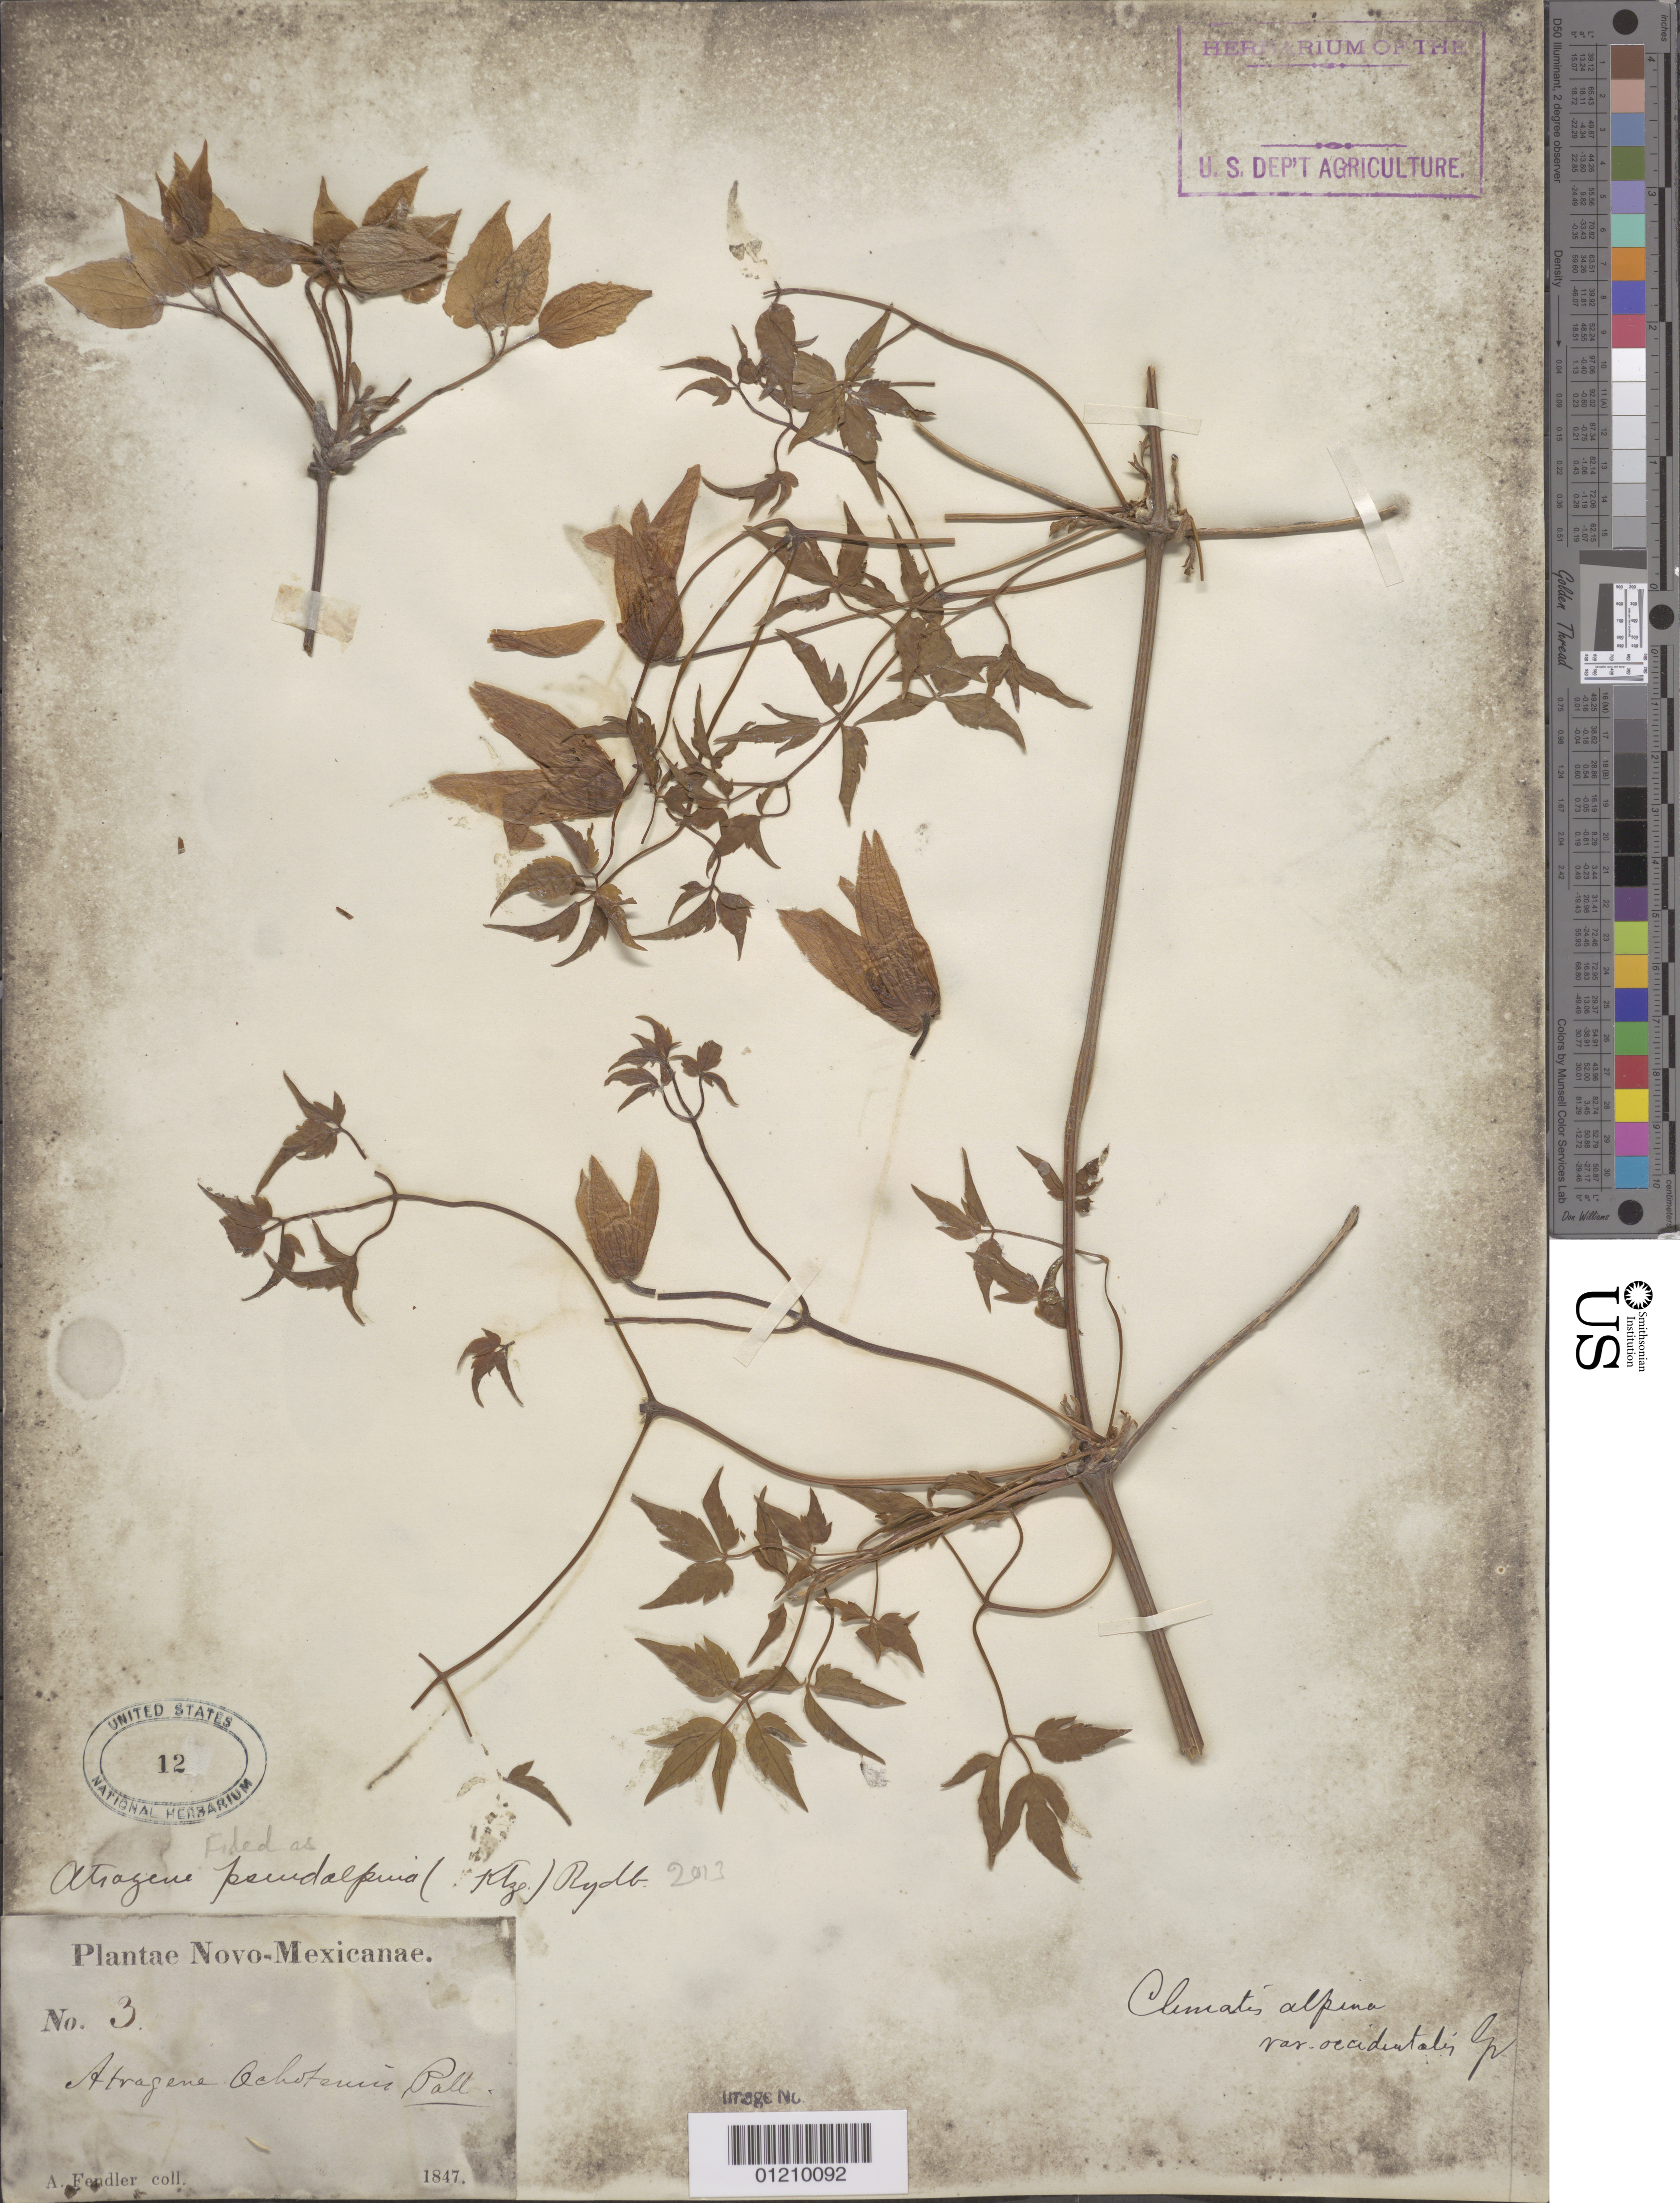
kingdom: Plantae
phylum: Tracheophyta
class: Magnoliopsida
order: Ranunculales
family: Ranunculaceae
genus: Clematis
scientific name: Clematis columbiana var. columbiana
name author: (Nutt.) Torr. & A. Gray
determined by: Strong, M. T., (US), Smithsonian Institution - National Museum of Natural History (UNITED STATES)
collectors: A. Fendler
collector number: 3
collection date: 1847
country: United States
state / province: New Mexico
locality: "Nova Mexicana"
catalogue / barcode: US 12